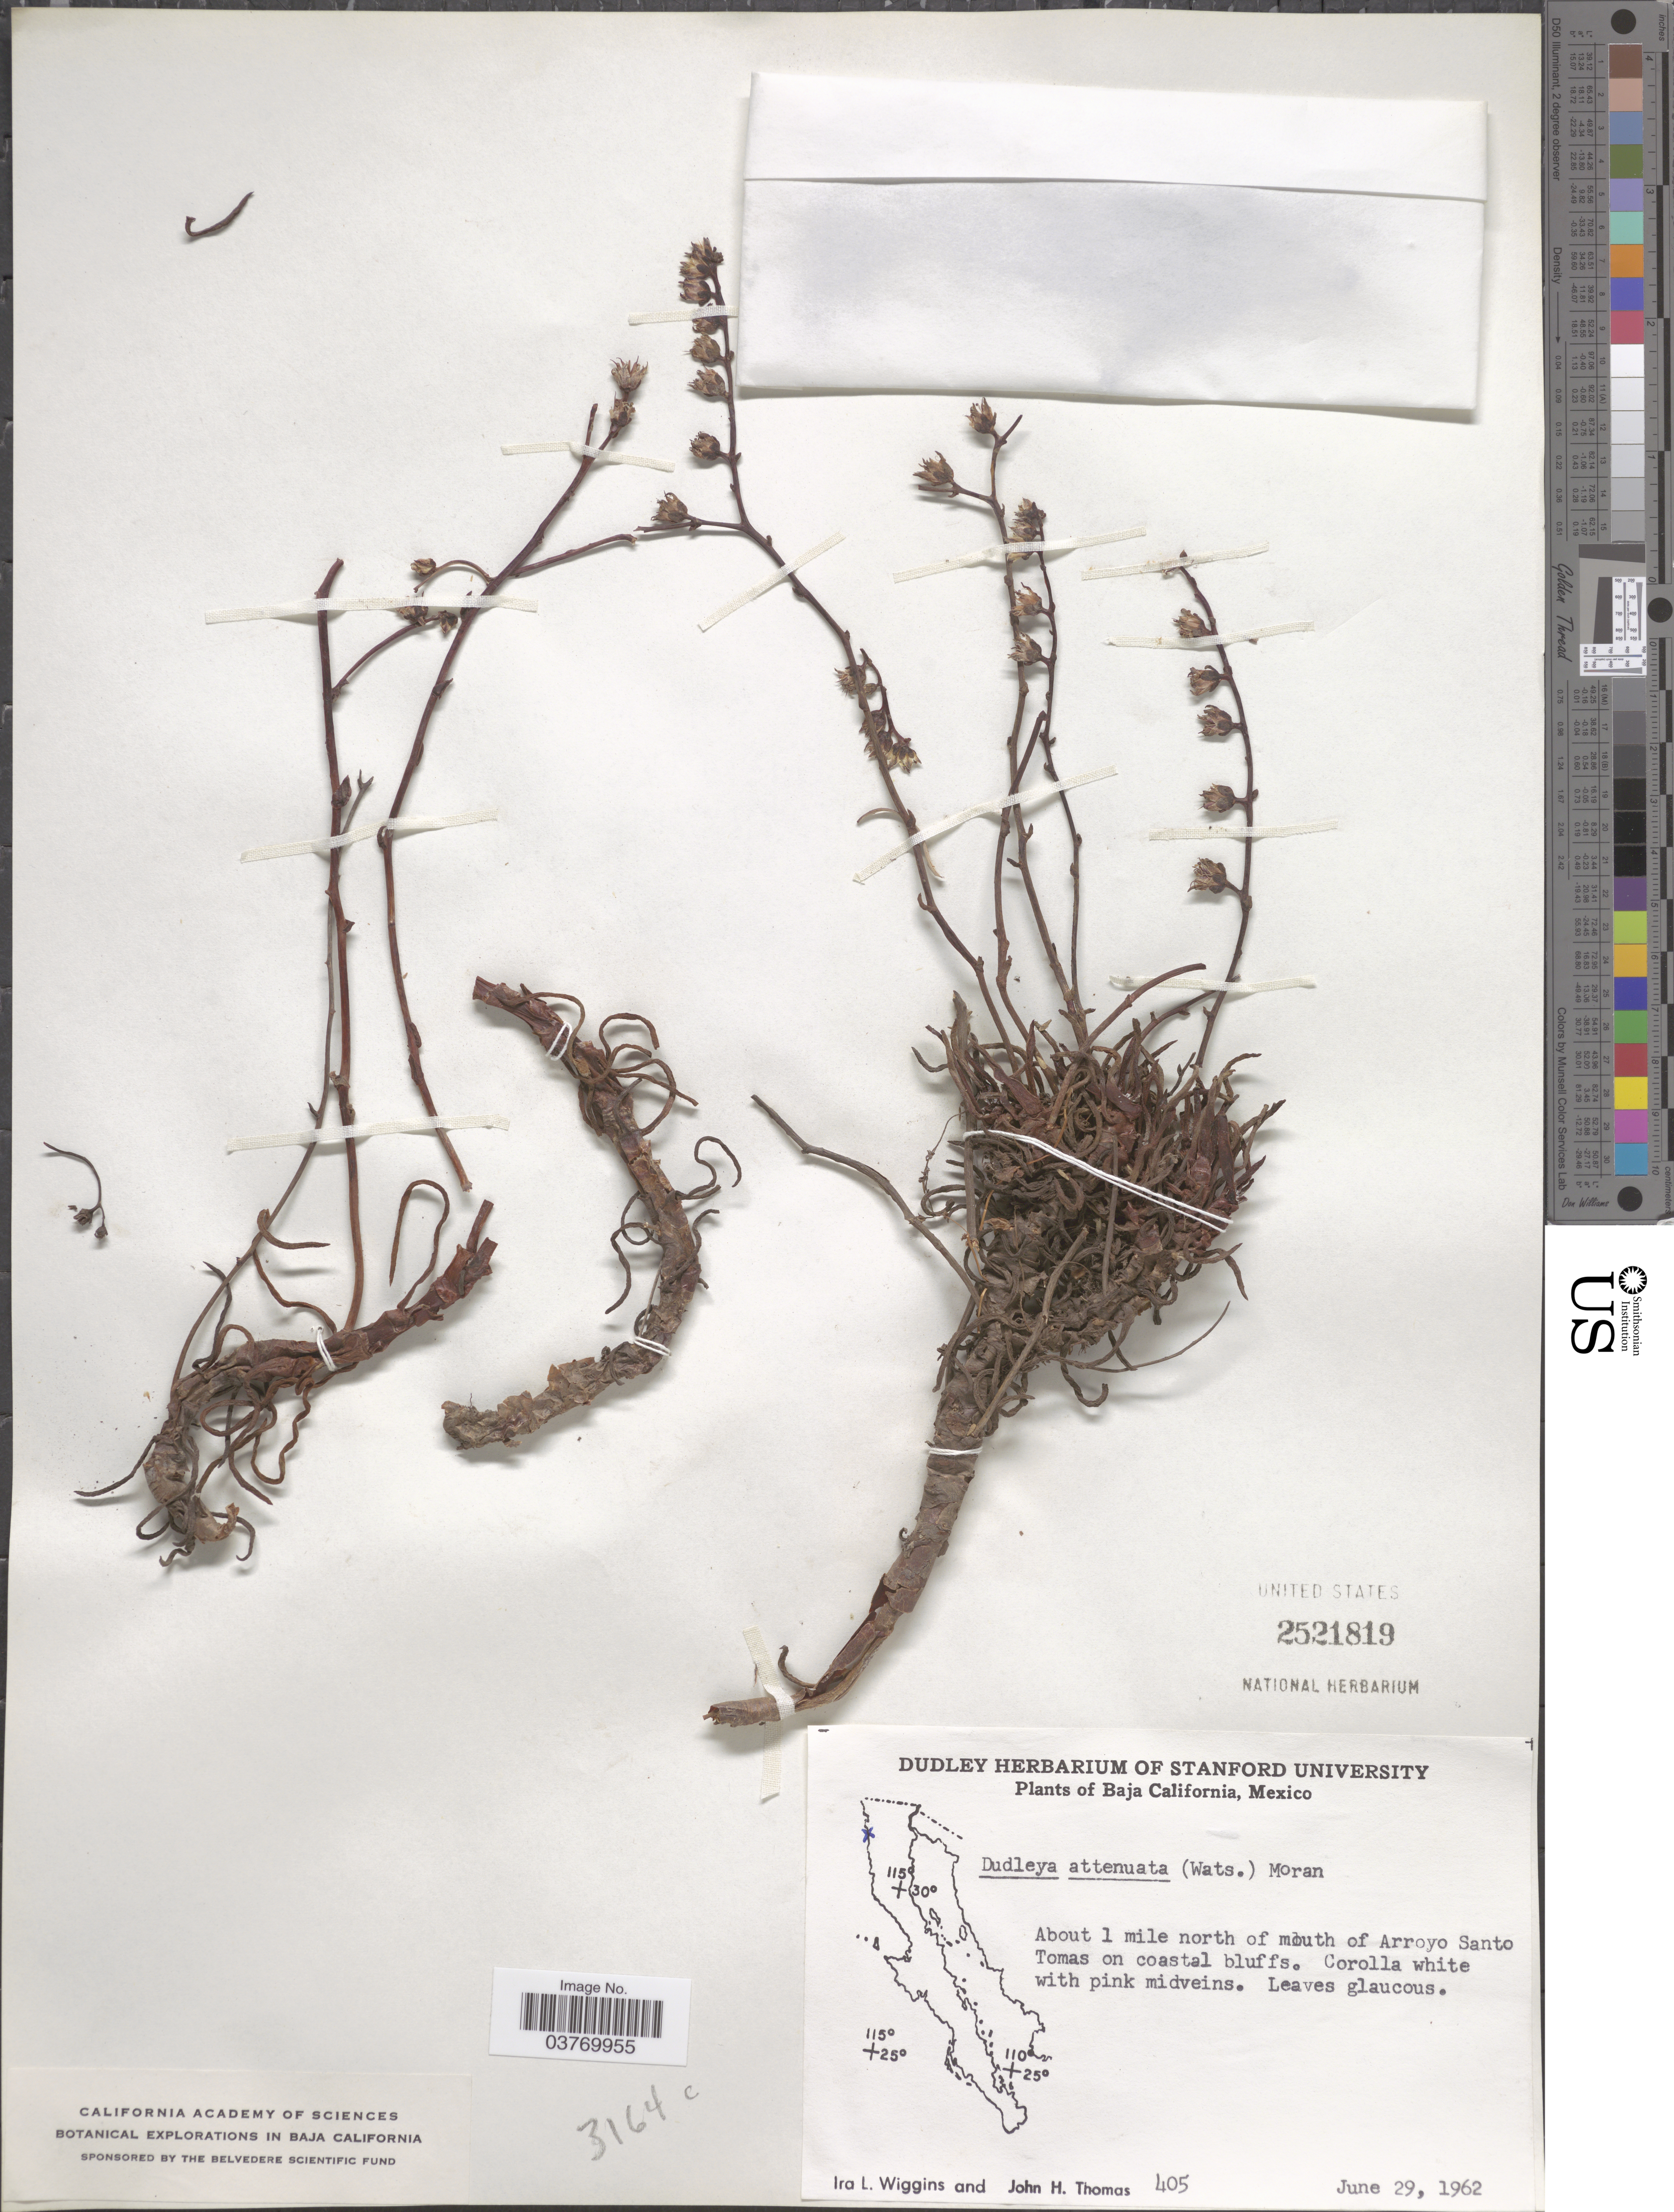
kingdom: Plantae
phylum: Tracheophyta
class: Magnoliopsida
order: Saxifragales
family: Crassulaceae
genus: Dudleya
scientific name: Dudleya attenuata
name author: (S. Watson) Moran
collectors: I. L. Wiggins & J. H. Thomas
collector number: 405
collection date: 1962-06-29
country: Mexico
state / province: Baja California Norte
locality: About 1 mile north of mouth of Arroyo Santo Tomas on coastal bluffs.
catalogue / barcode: US 2521819